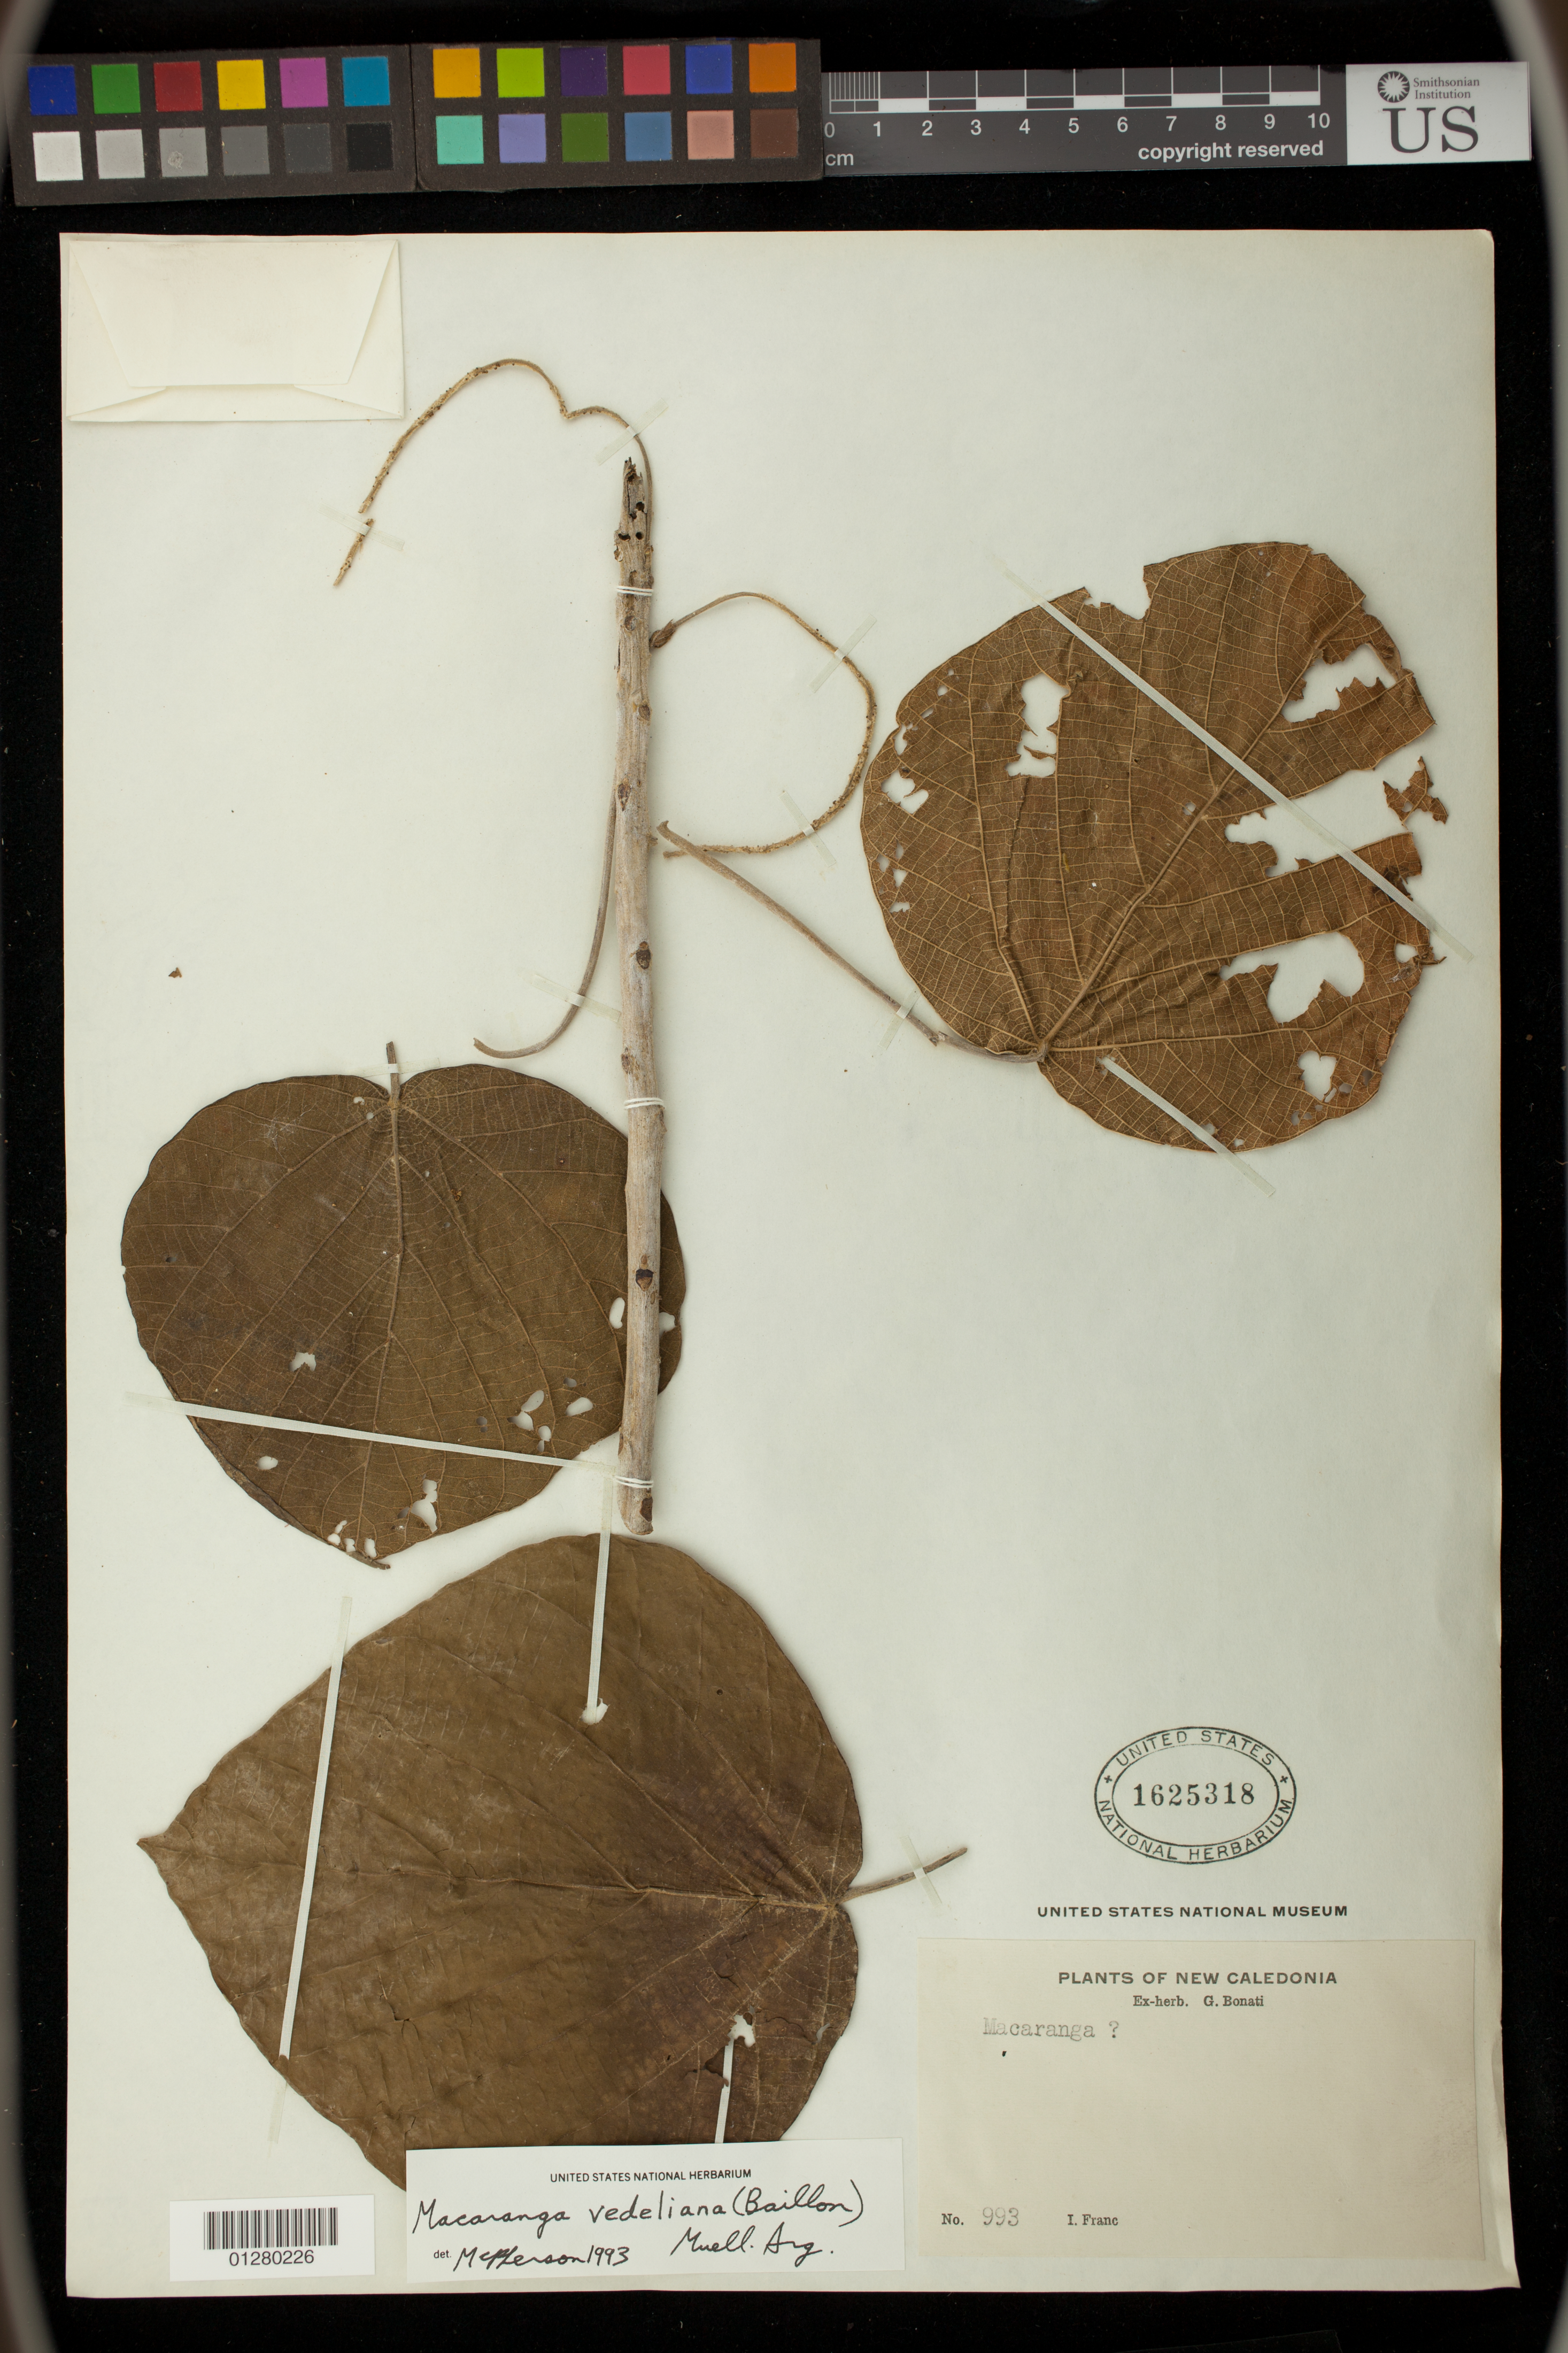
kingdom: Plantae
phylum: Tracheophyta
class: Magnoliopsida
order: Malpighiales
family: Euphorbiaceae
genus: Macaranga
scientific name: Macaranga vedeliana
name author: (Baill.) Müll. Arg.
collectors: I. Franc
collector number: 993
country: New Caledonia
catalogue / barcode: US 1625318